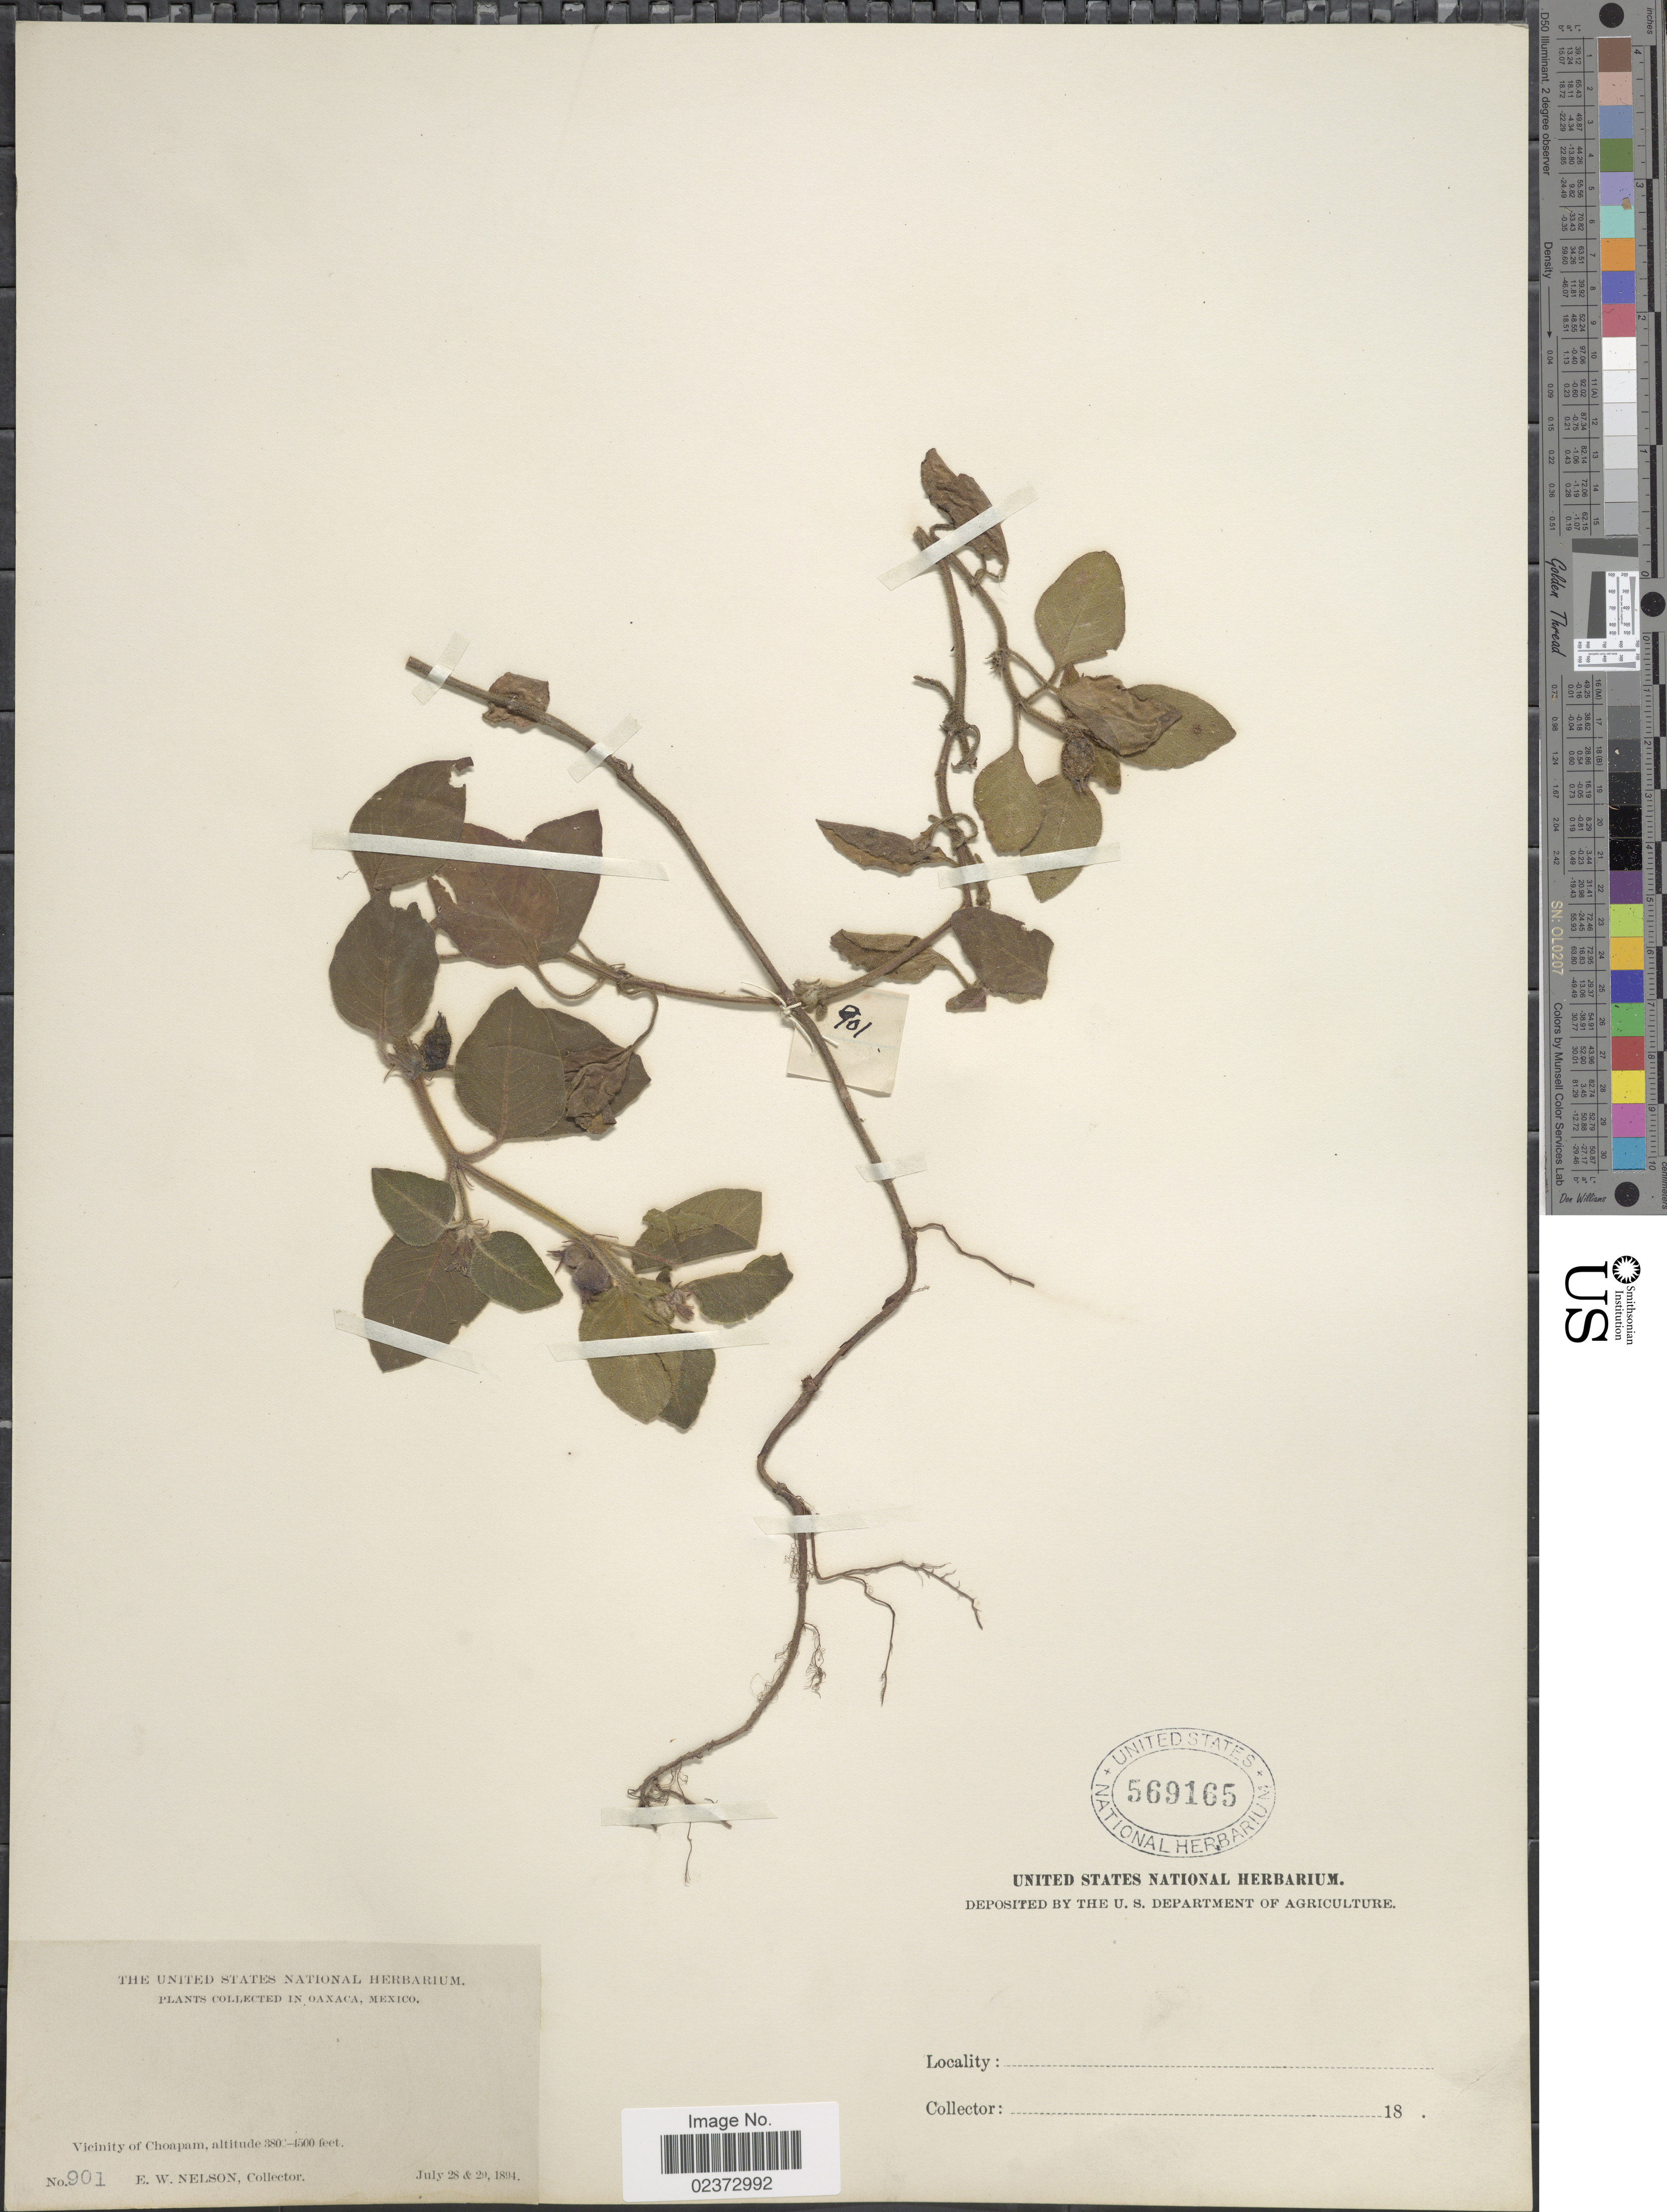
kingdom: Plantae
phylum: Tracheophyta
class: Magnoliopsida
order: Gentianales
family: Rubiaceae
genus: Coccocypselum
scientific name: Coccocypselum guianense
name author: (Aubl.) K. Schum.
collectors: E. W. Nelson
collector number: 901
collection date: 1894-07-28/1894-07-29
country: Mexico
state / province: Oaxaca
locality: Vicinity of Choapam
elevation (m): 116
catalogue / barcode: US 569165